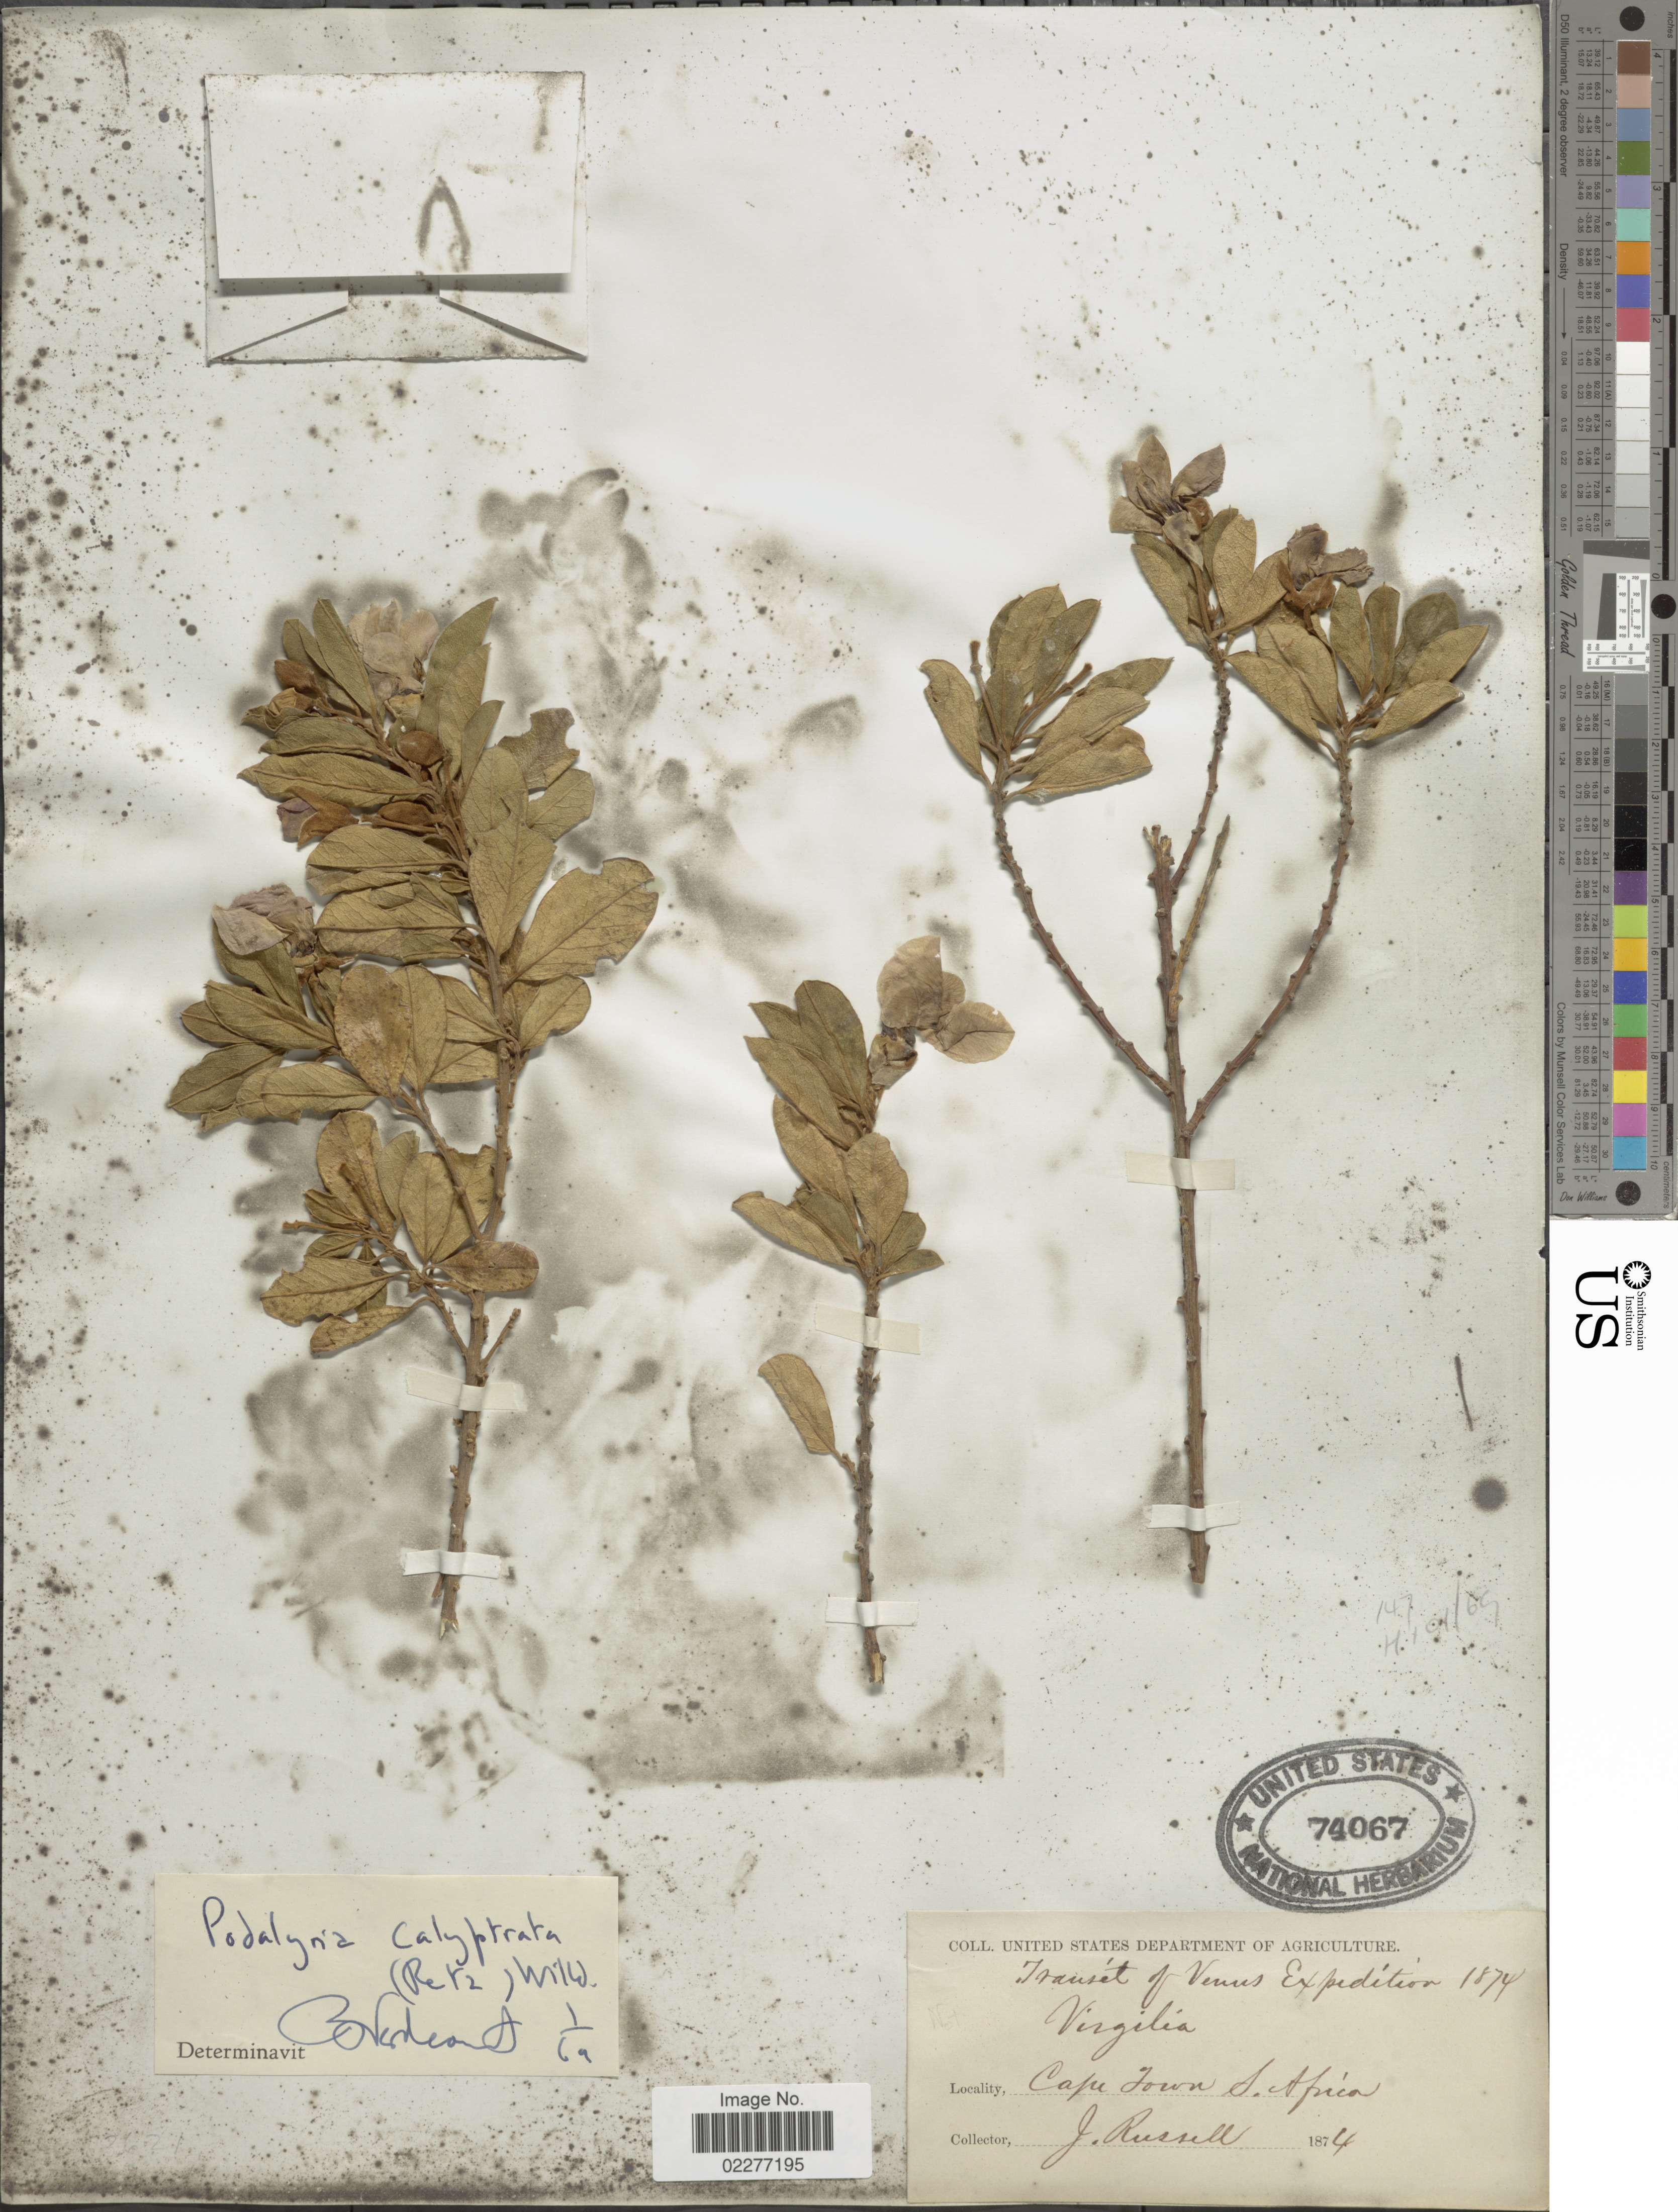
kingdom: Plantae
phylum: Tracheophyta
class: Magnoliopsida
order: Fabales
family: Fabaceae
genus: Podalyria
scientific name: Podalyria calyptrata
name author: (Retz.) Willd.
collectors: J. Russell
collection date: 1874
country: South Africa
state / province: Western Cape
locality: Cape Town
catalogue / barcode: US 74067